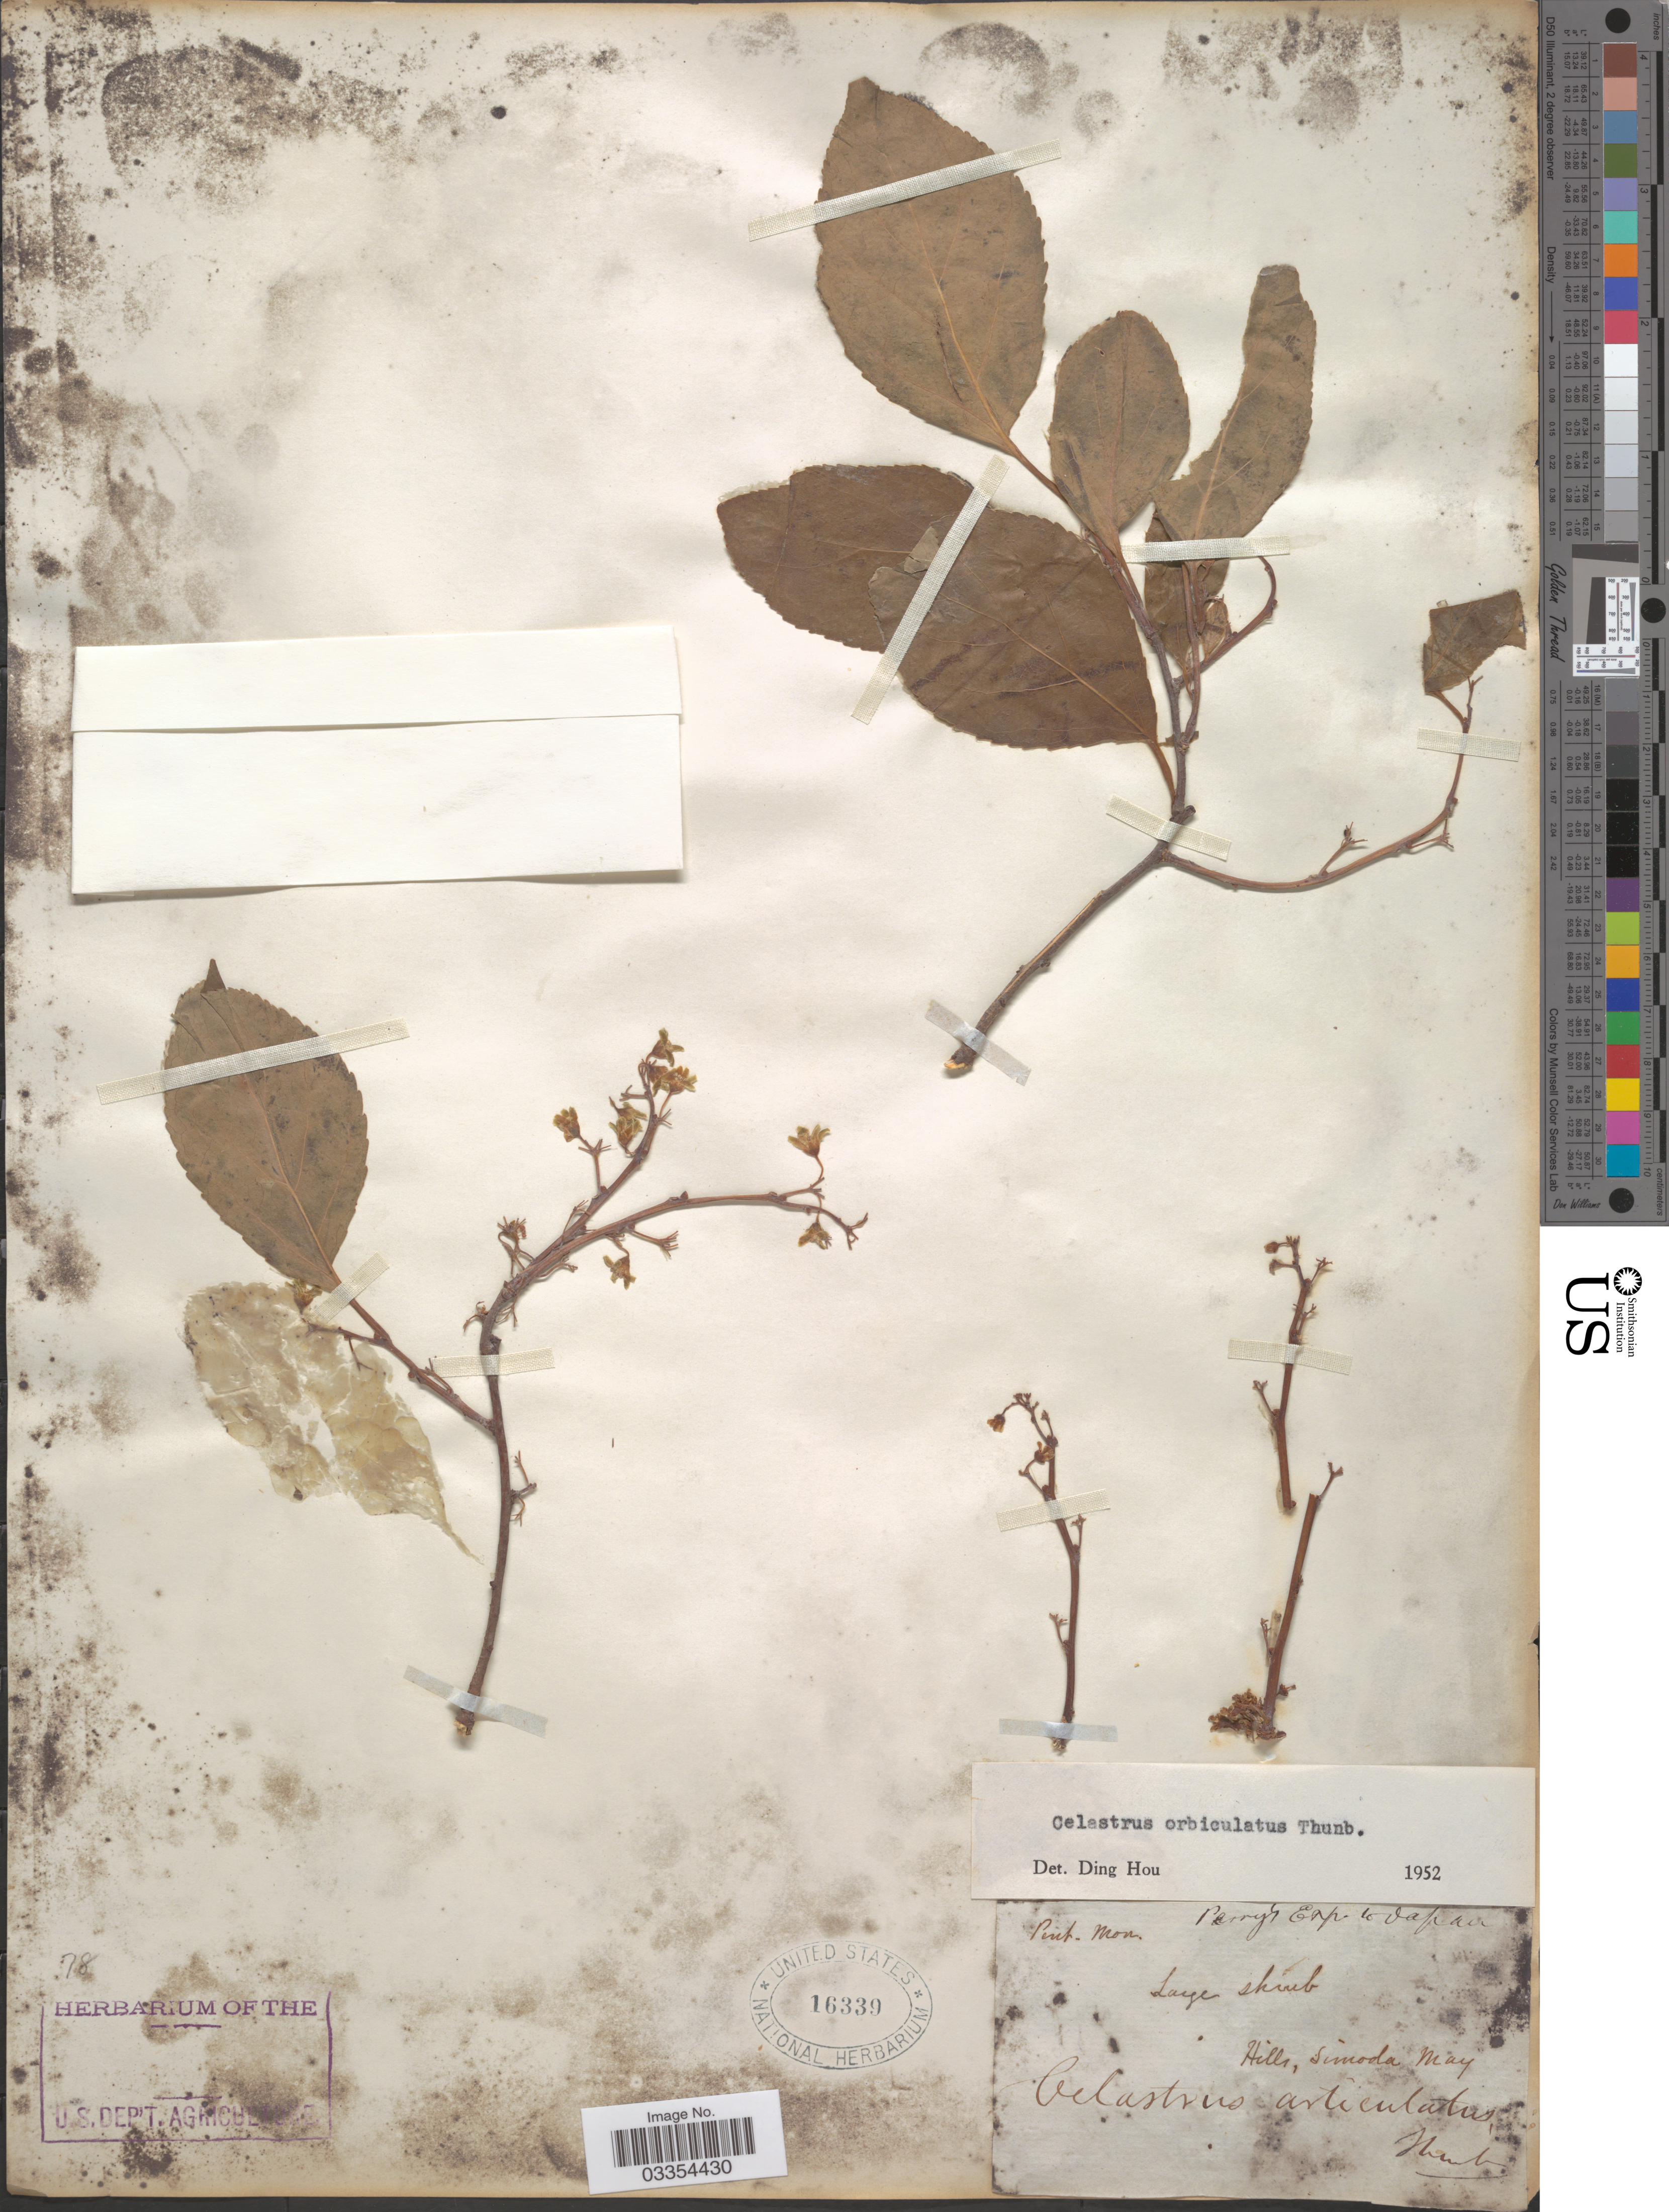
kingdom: Plantae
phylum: Tracheophyta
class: Magnoliopsida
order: Celastrales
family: Celastraceae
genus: Celastrus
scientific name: Celastrus orbiculatus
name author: Thunb.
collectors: Perry Exped.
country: Japan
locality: Hills, Simoda.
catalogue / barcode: US 16339